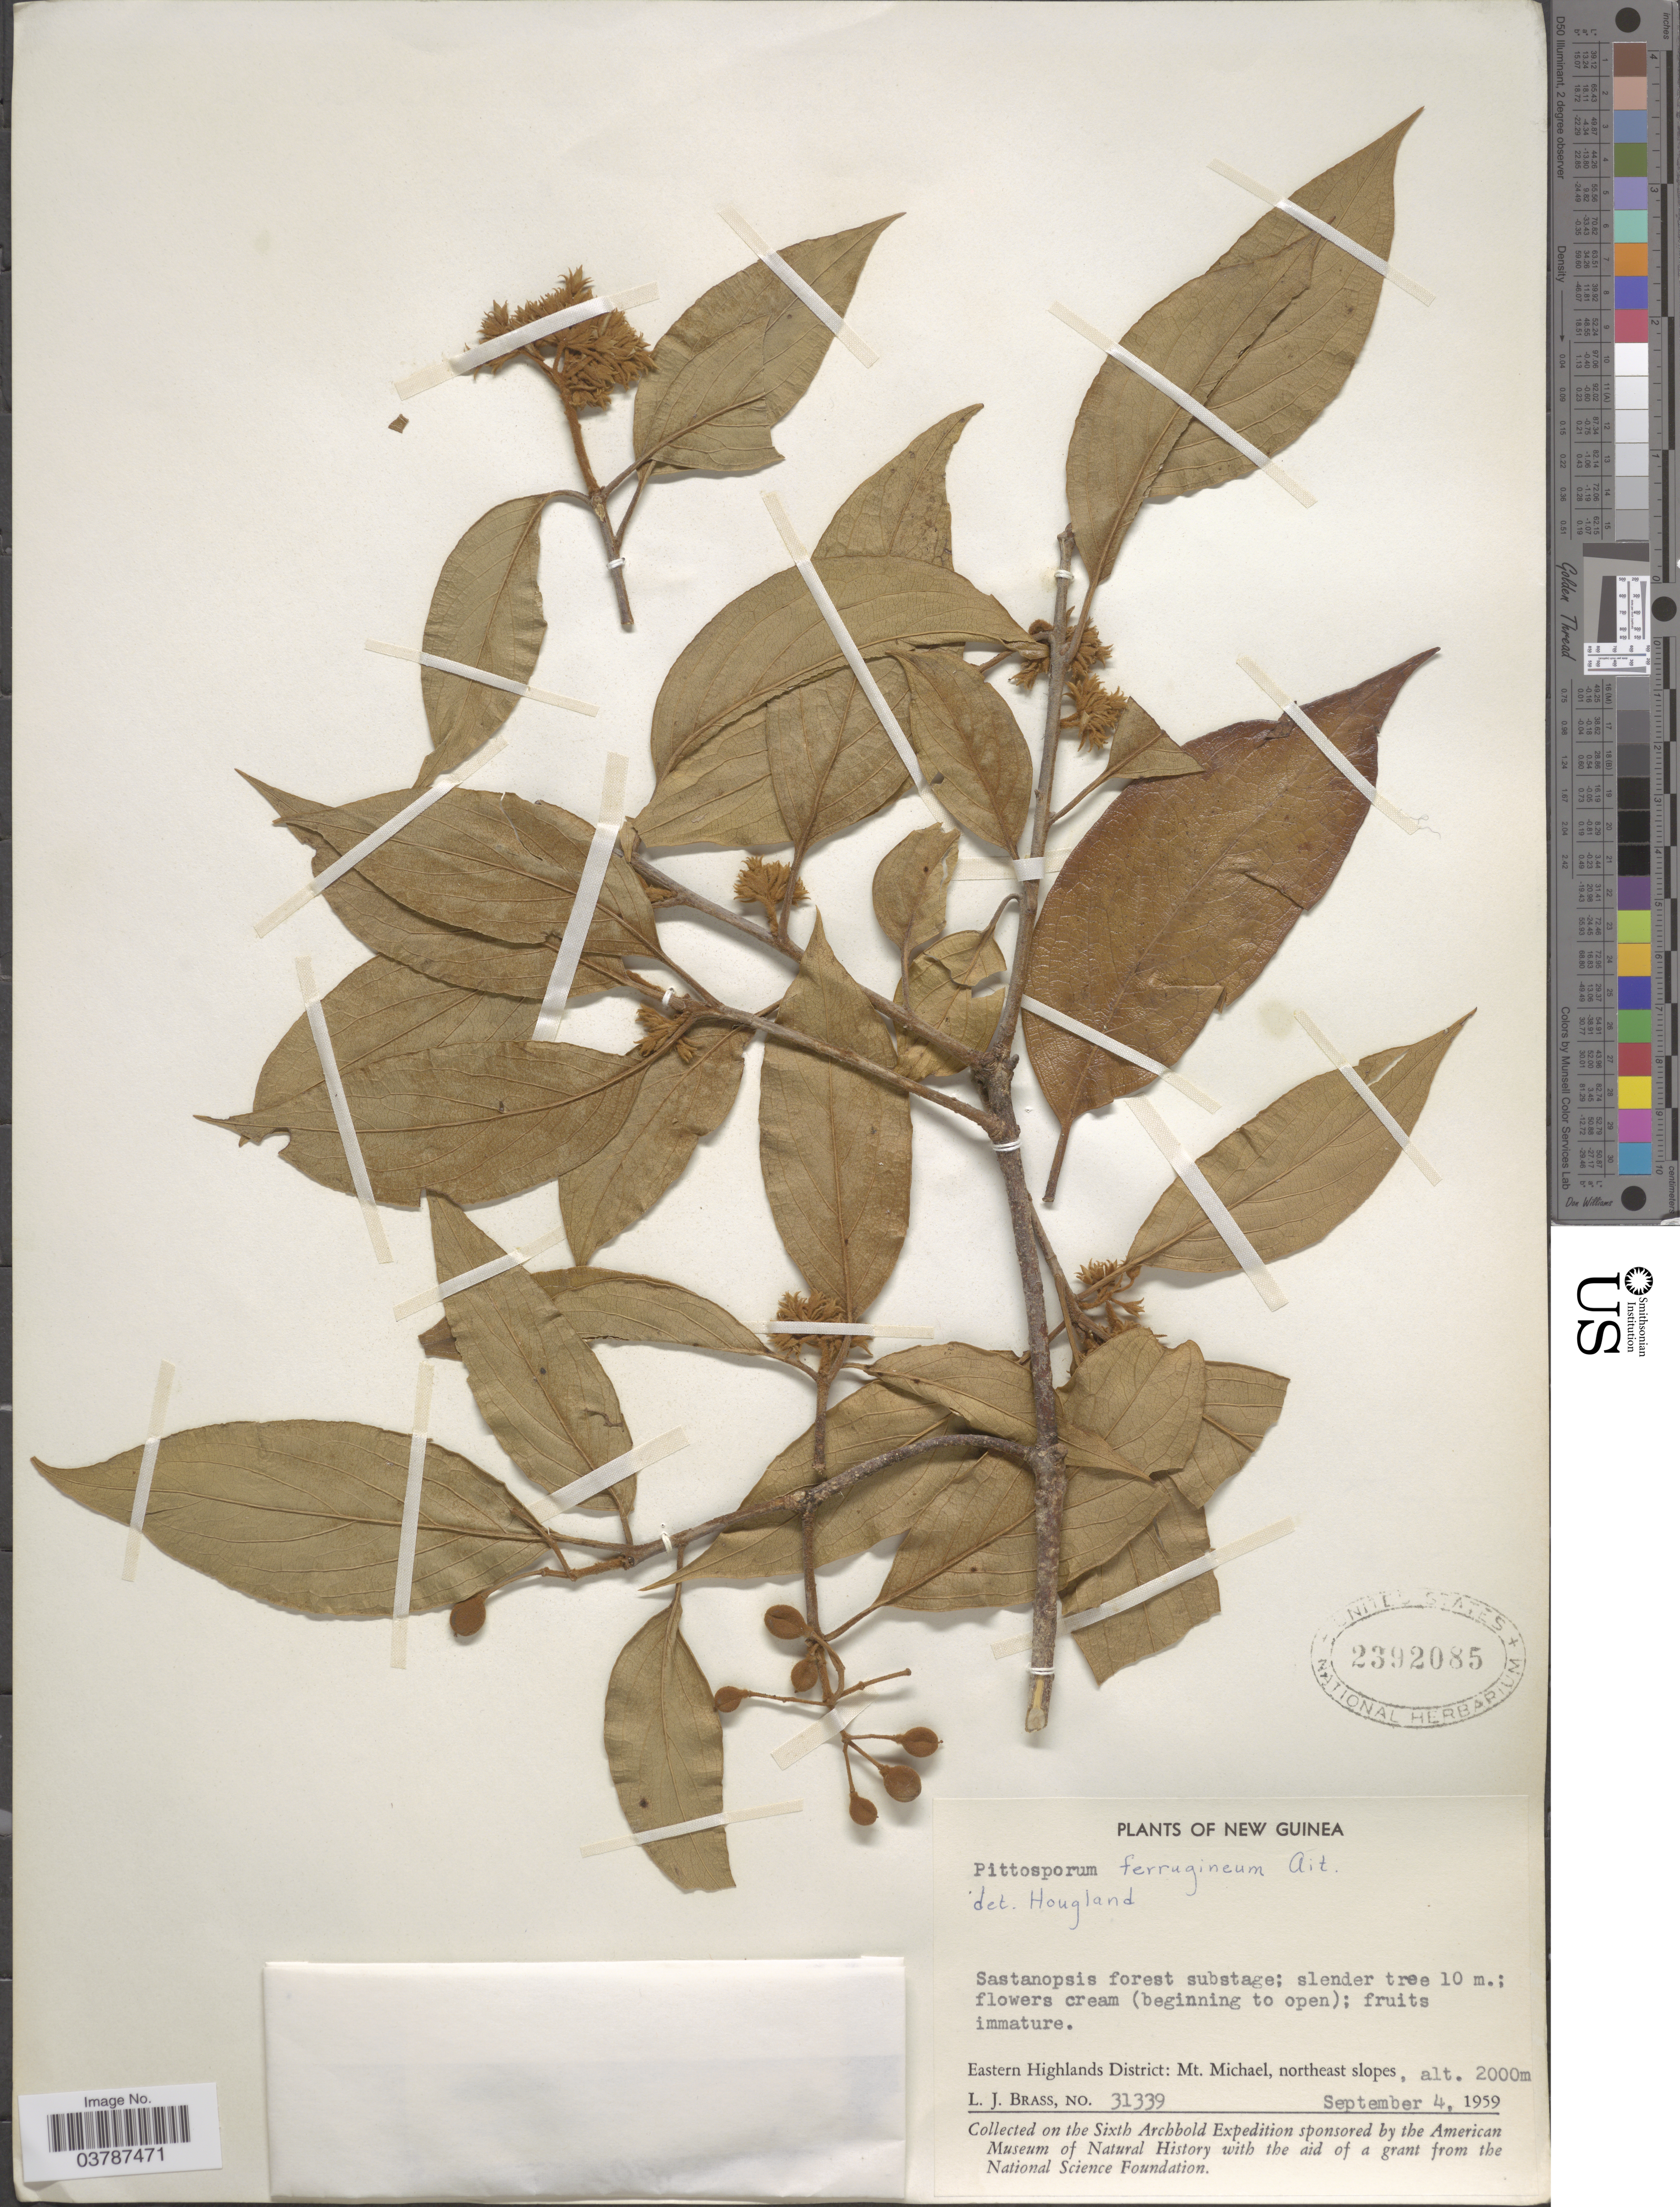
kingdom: Plantae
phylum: Tracheophyta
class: Magnoliopsida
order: Apiales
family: Pittosporaceae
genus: Pittosporum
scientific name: Pittosporum ferrugineum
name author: Dryand. ex Aiton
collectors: L. J. Brass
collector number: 31339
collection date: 1959-09-04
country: Papua New Guinea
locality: New Guinea. Eastern Highlands District: Mt. Michael, northeast slopes.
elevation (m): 2000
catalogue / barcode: US 2392085